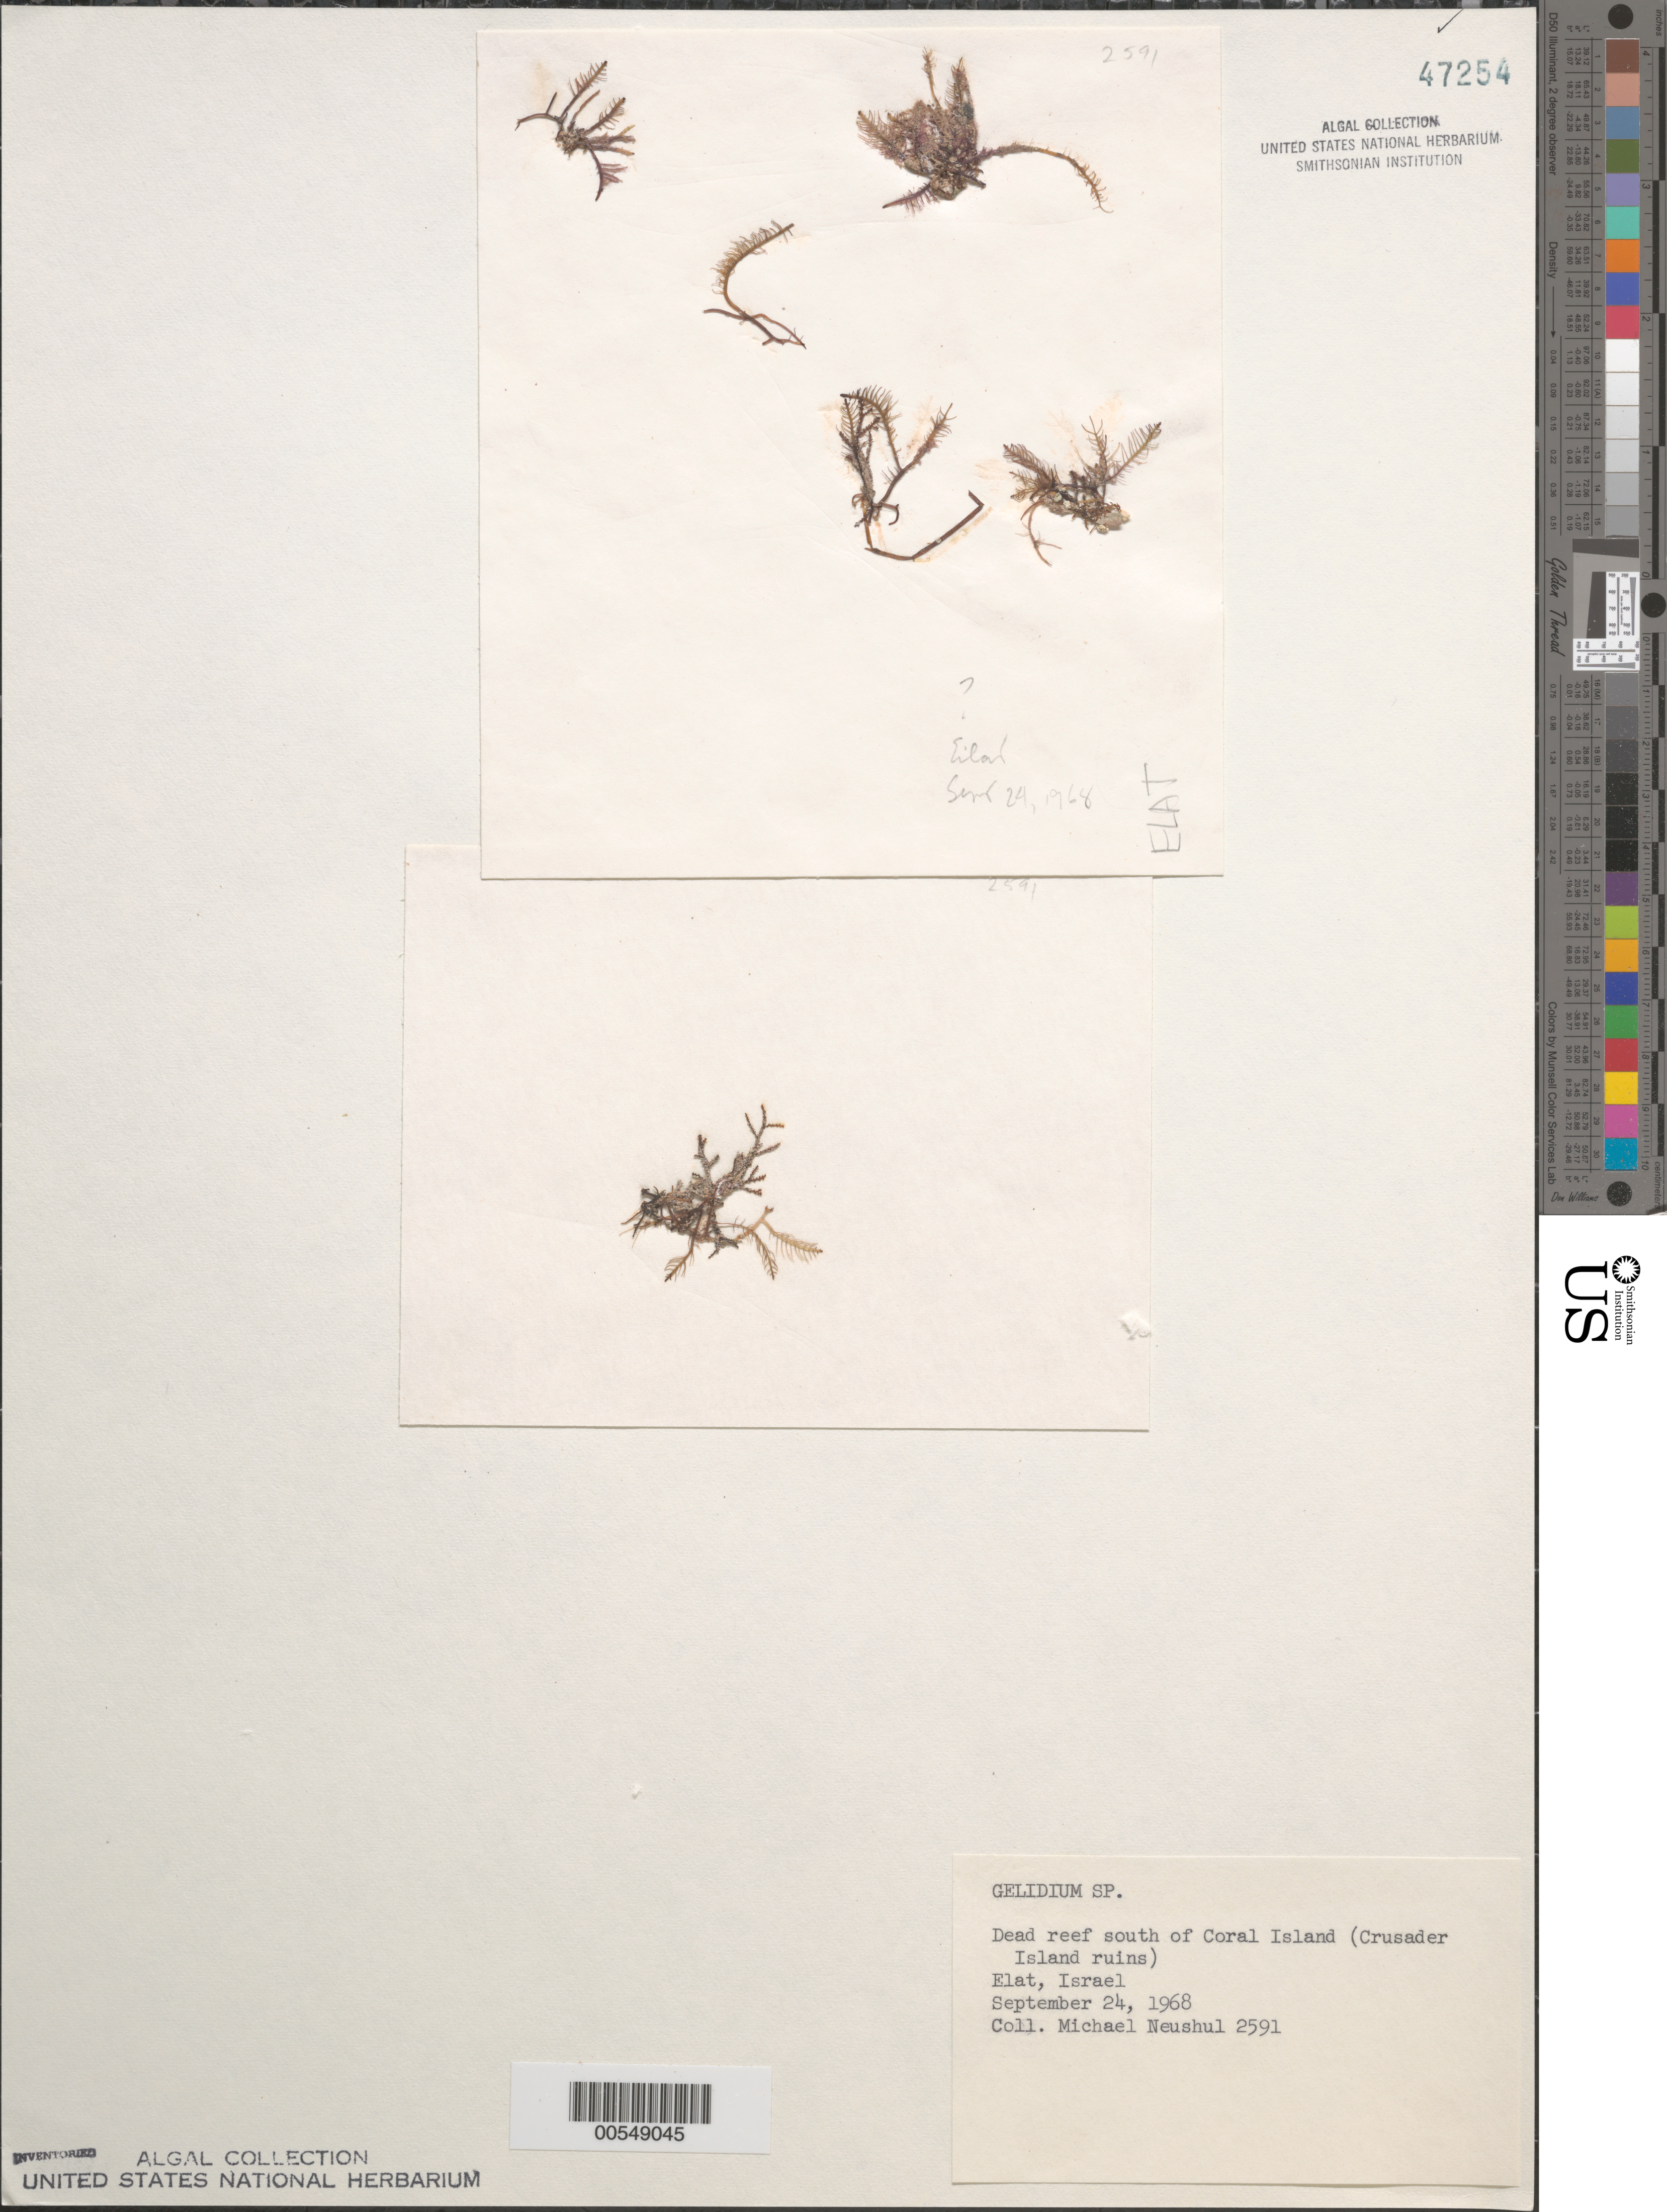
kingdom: Plantae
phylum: Rhodophyta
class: Florideophyceae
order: Gelidiales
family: Gelidiaceae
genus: Gelidium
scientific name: Gelidium sp.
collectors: M. Neushul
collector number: EYD 2591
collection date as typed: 24 Sep 1968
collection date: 1968-09-24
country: Israel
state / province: Southern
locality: Elat, Crusader Island ruins, S of Coral Island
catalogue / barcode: US 47254